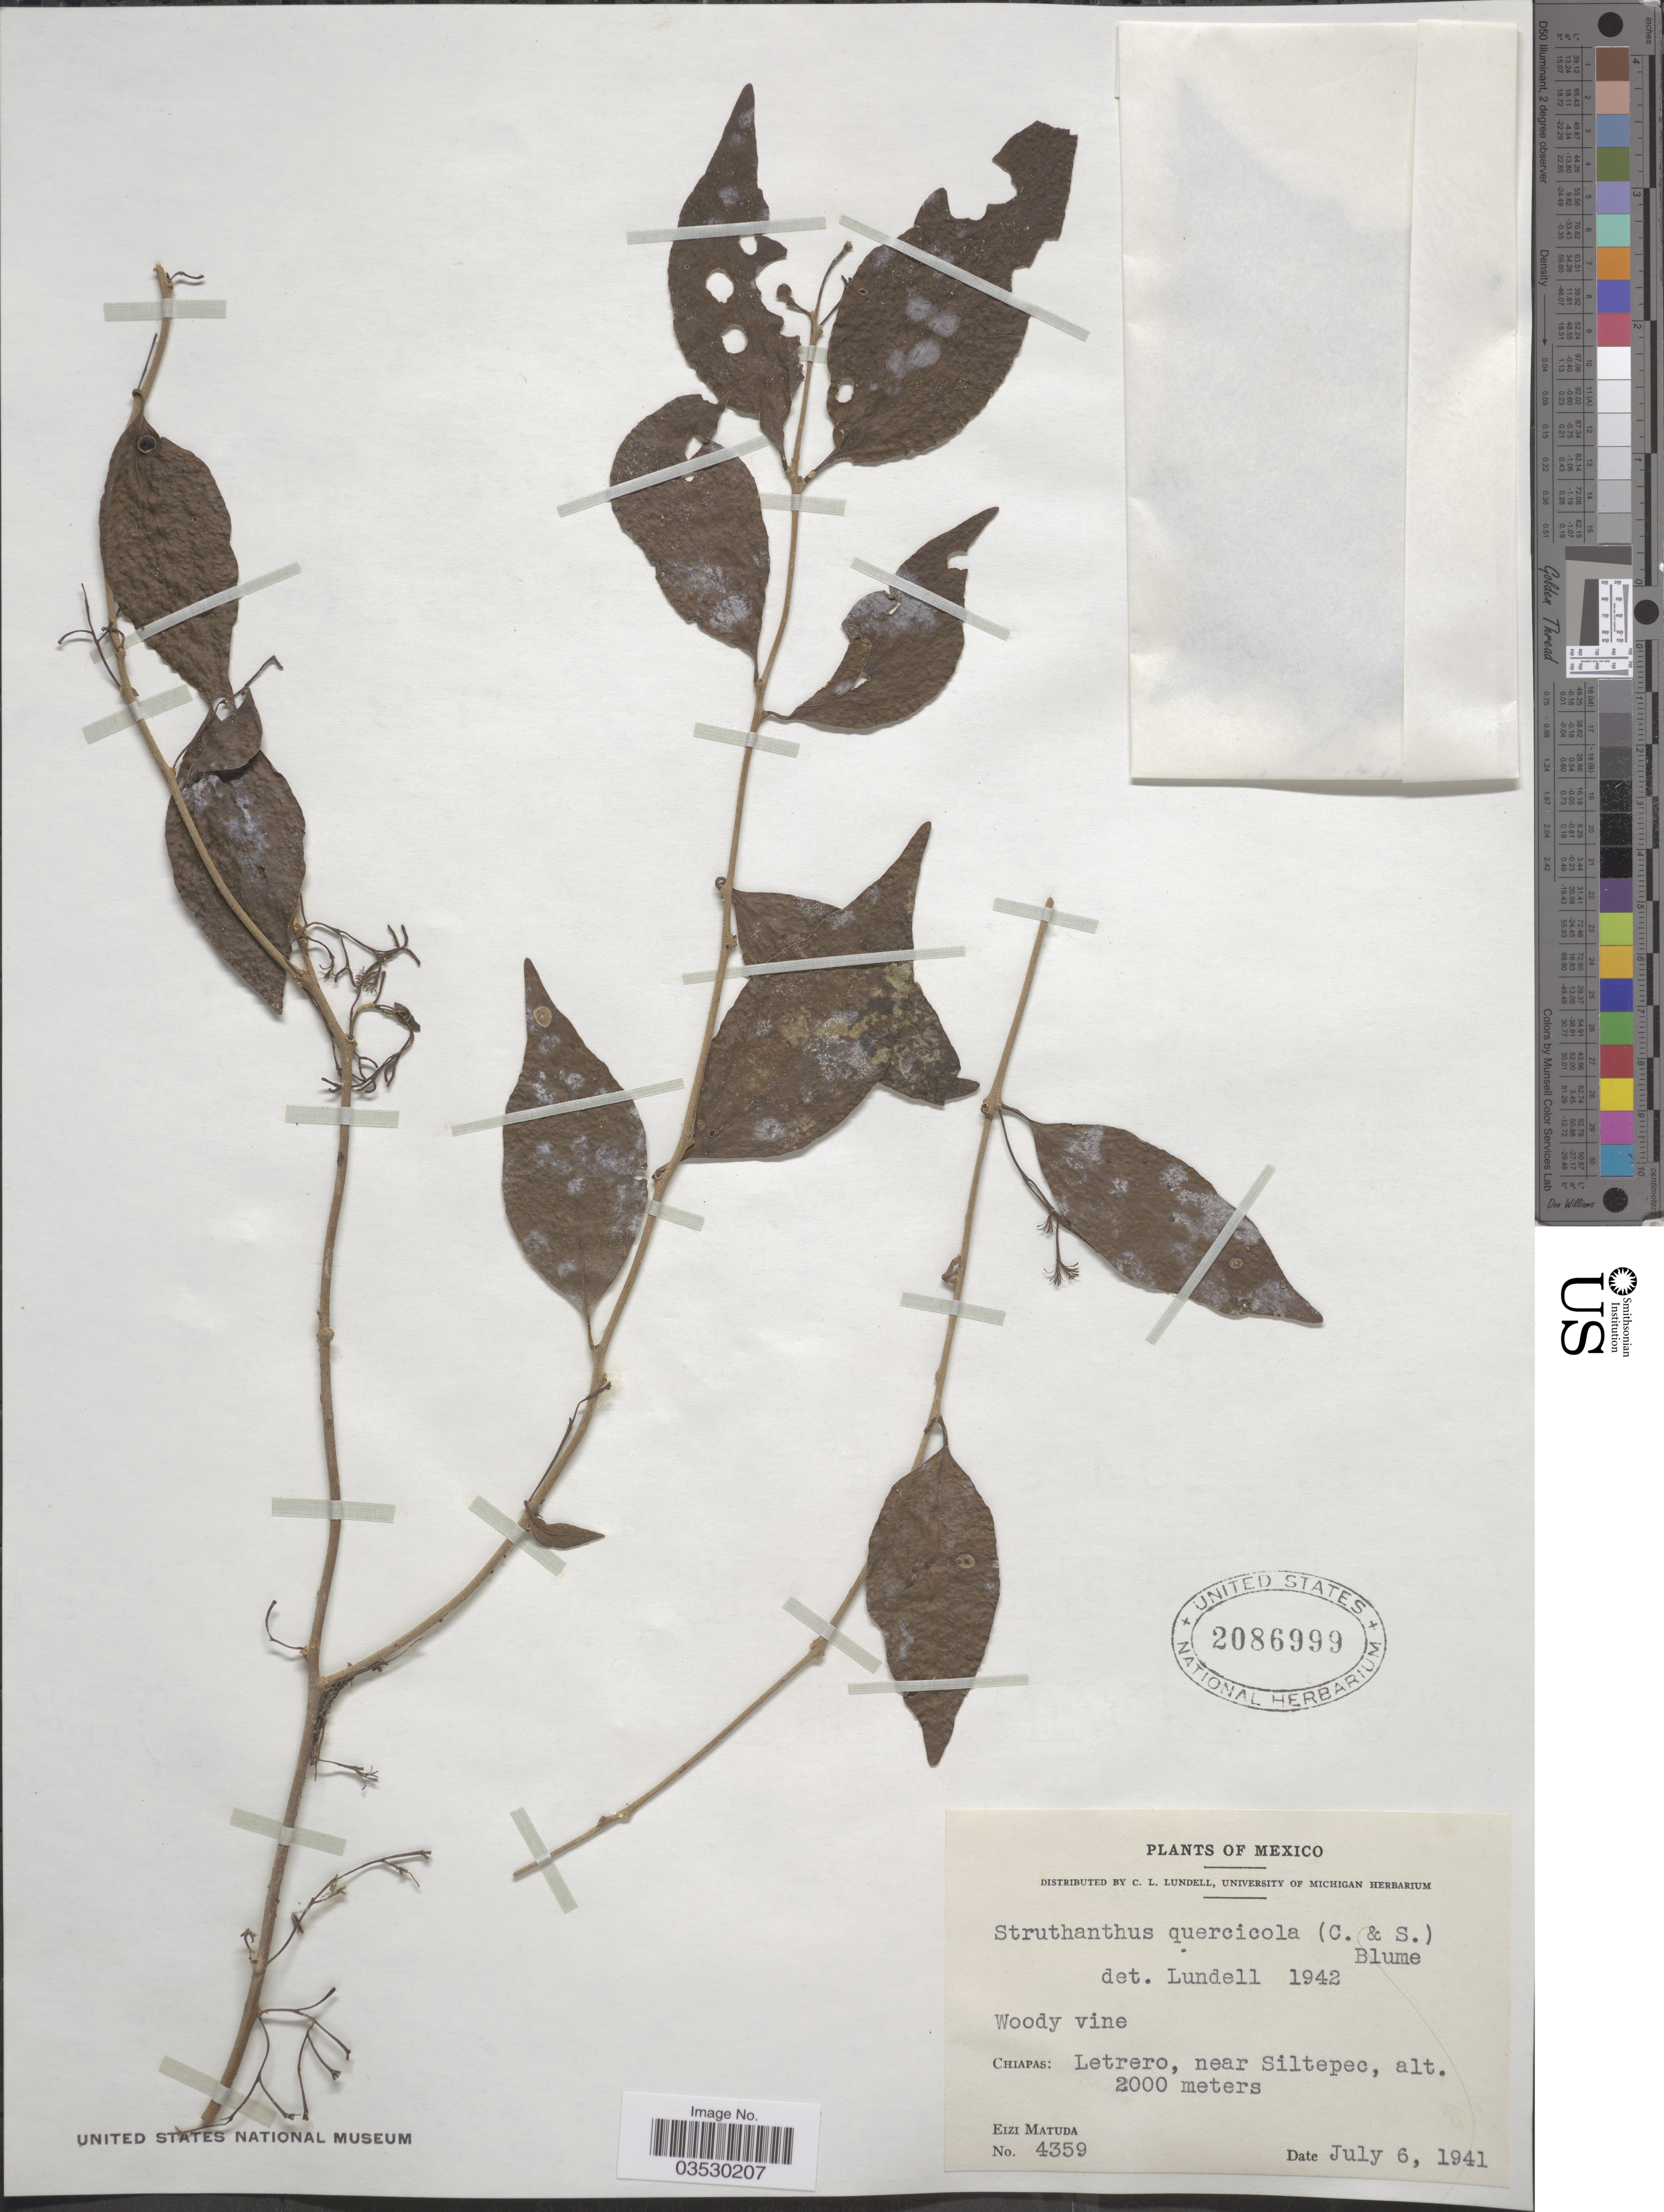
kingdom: Plantae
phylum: Tracheophyta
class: Magnoliopsida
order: Santalales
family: Loranthaceae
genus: Struthanthus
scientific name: Struthanthus quercicola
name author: (Kuijt) Cham. & Schltr.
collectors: E. Matuda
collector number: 4359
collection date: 1941-07-06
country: Mexico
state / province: Chiapas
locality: Letrero, near Siltepec.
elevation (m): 2000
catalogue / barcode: US 2086999